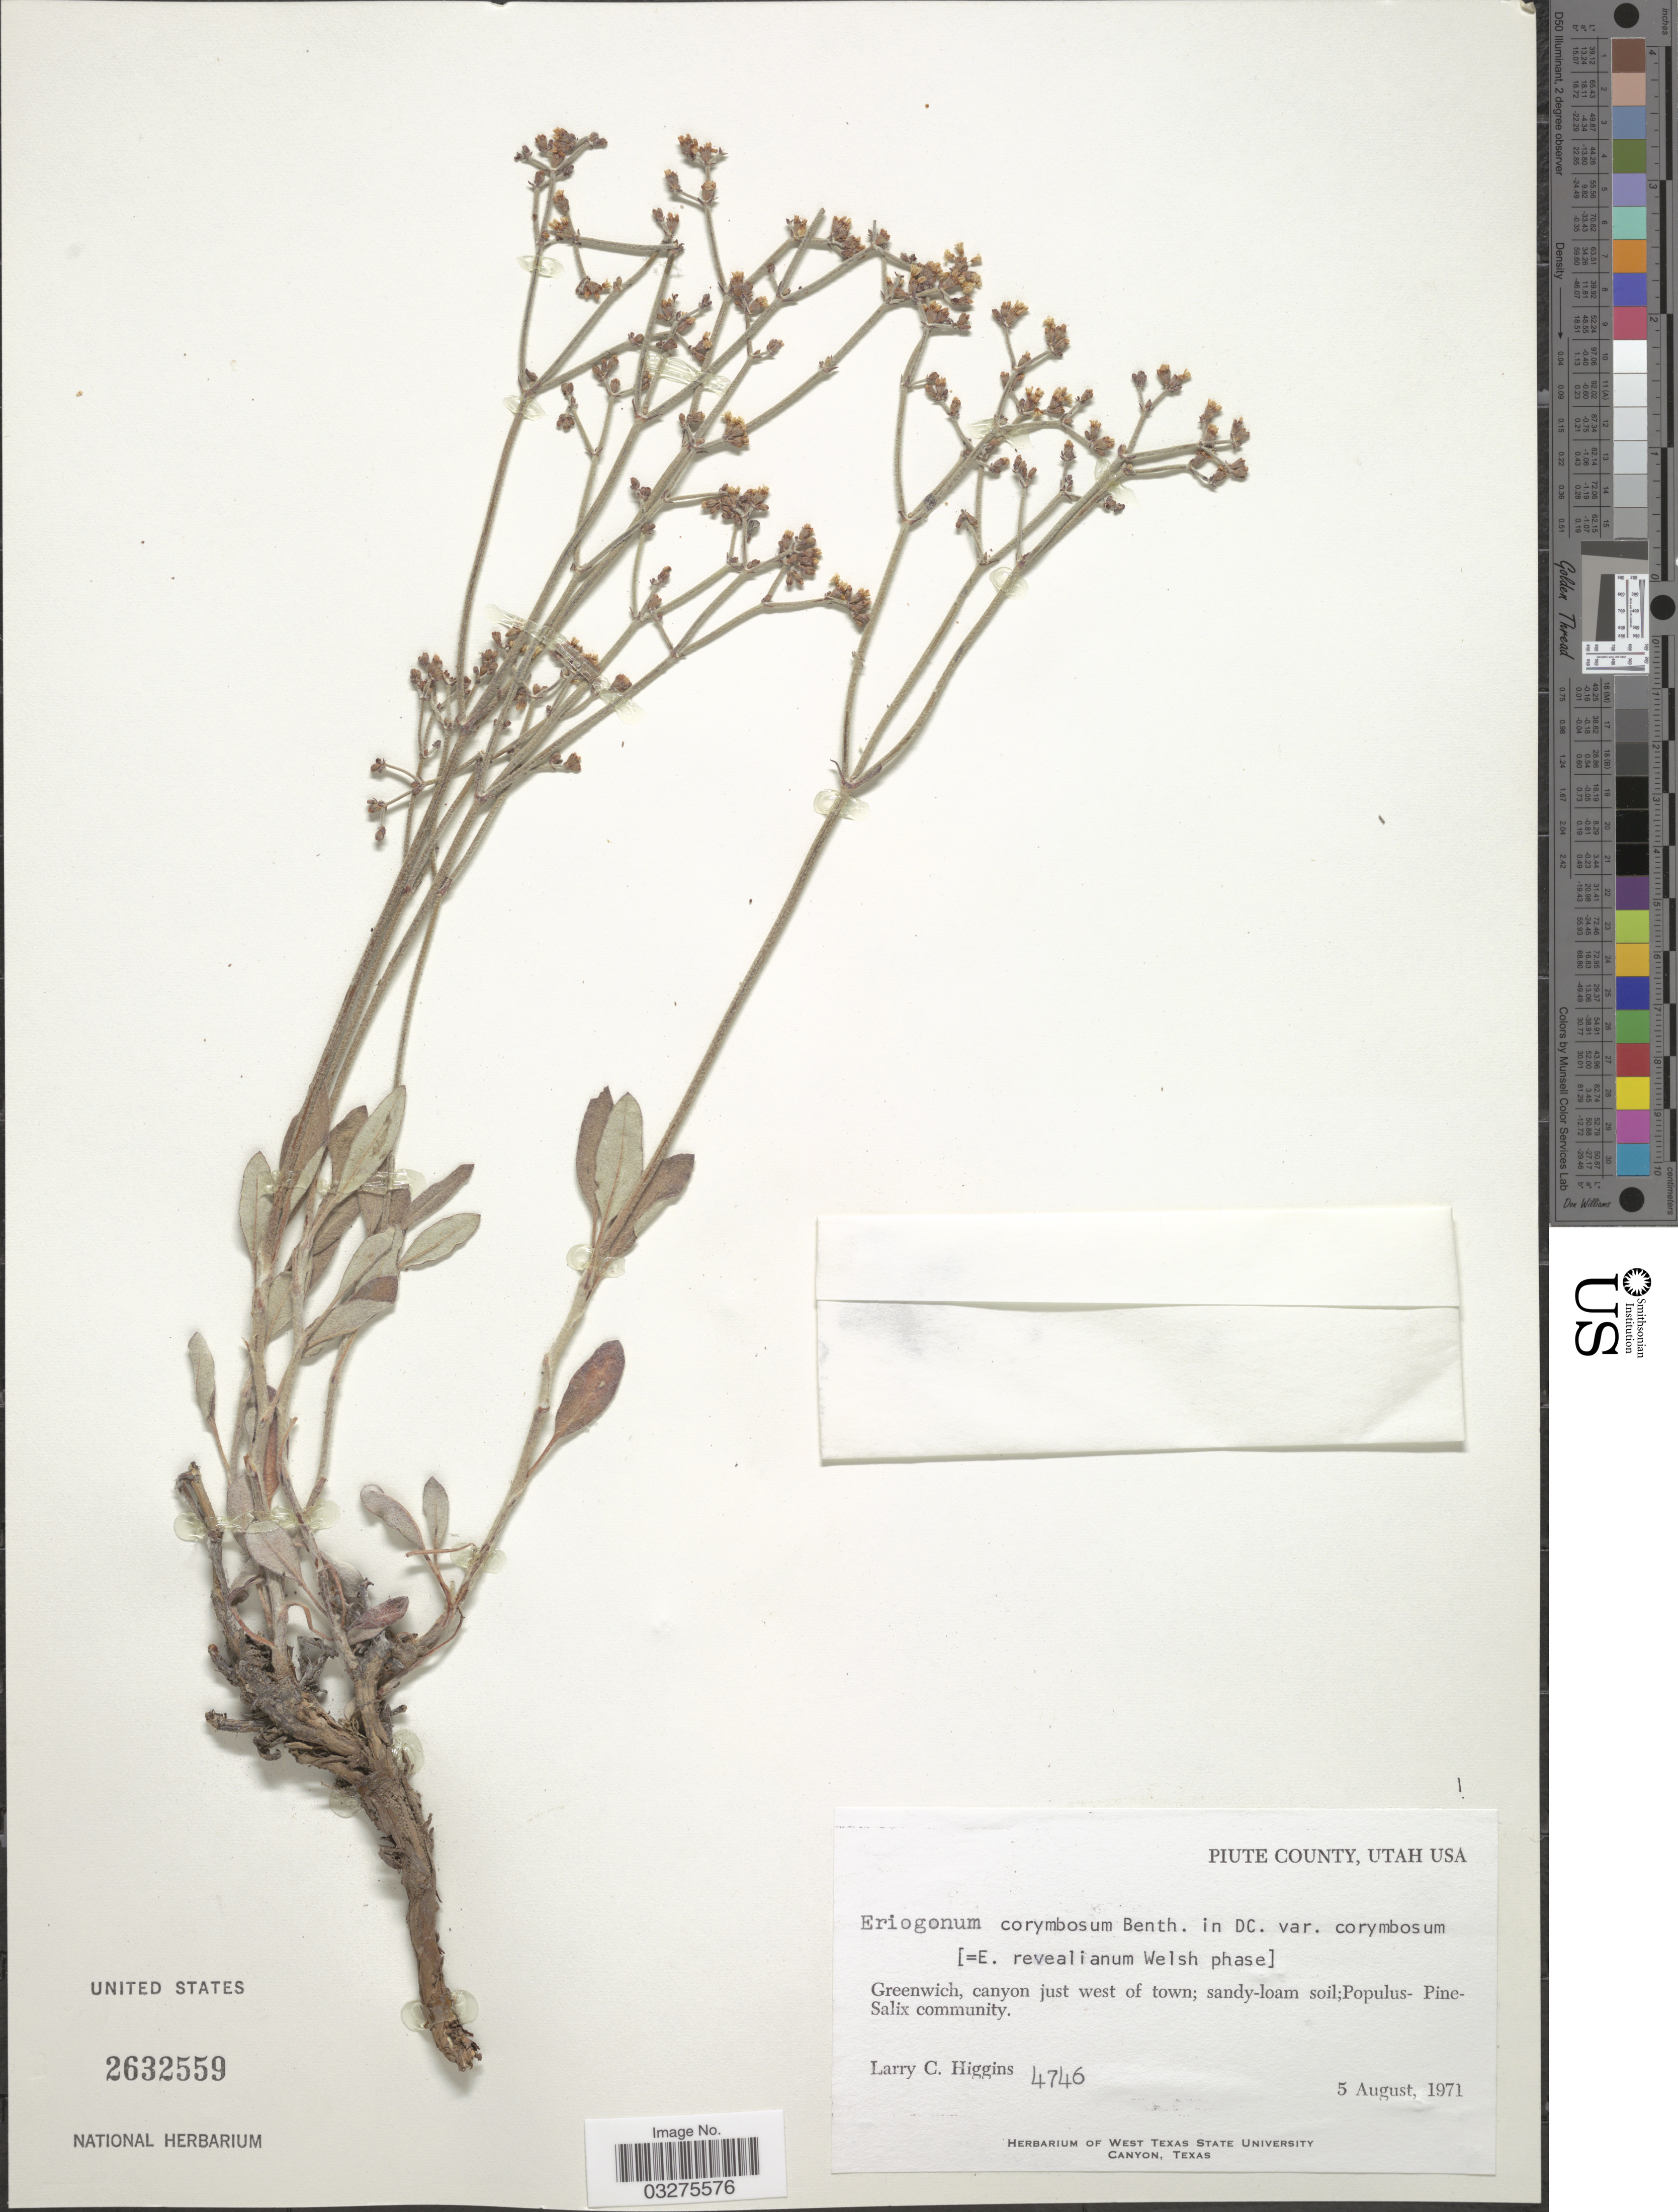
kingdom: Plantae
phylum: Tracheophyta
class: Magnoliopsida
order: Caryophyllales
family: Polygonaceae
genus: Eriogonum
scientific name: Eriogonum corymbosum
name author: Benth.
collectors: L. Higgins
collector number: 4746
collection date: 1971-08-05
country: United States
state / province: Utah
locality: Piute County. Greenwich, canyon just west of town.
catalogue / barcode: US 2632559